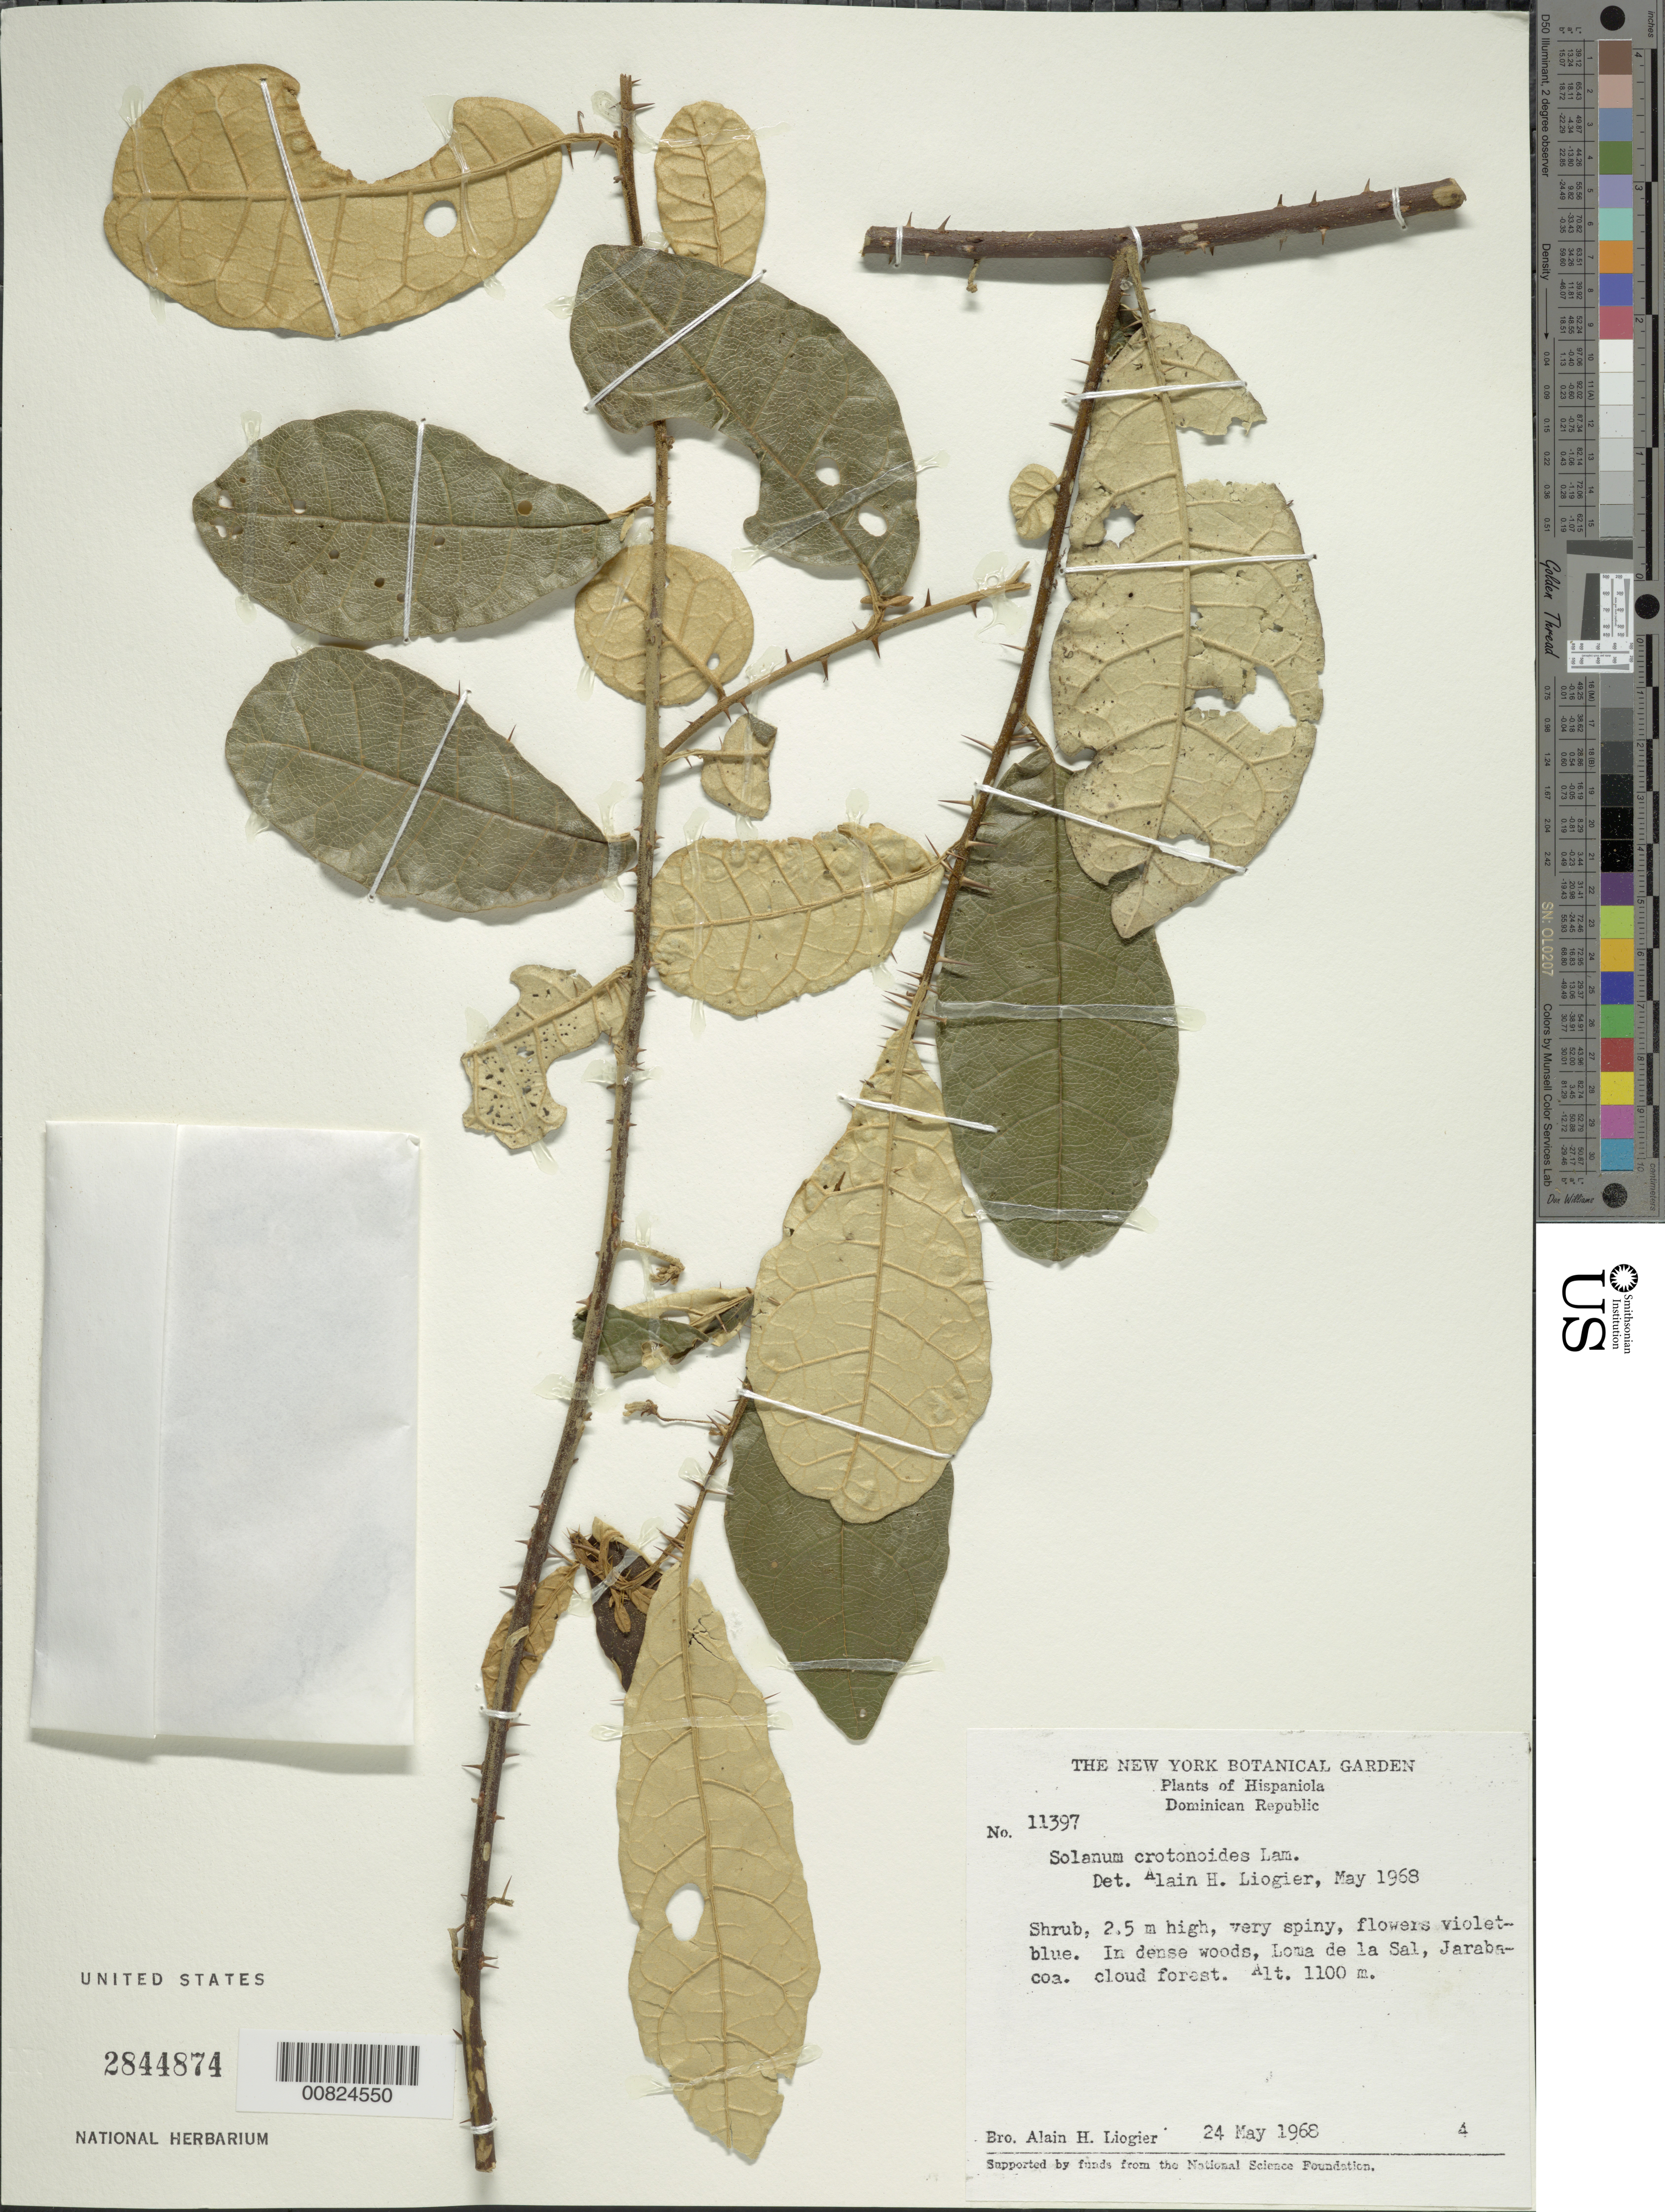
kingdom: Plantae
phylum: Tracheophyta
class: Magnoliopsida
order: Solanales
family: Solanaceae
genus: Solanum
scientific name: Solanum crotonoides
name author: Lam.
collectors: A. H. Liogier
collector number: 11397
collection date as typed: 24 May 1968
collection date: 1968-05-24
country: Dominican Republic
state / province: La Vega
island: Hispaniola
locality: Loma de la Sal, Jarabacoa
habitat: In dense woods of cloud forest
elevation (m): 1100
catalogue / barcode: US 2844874